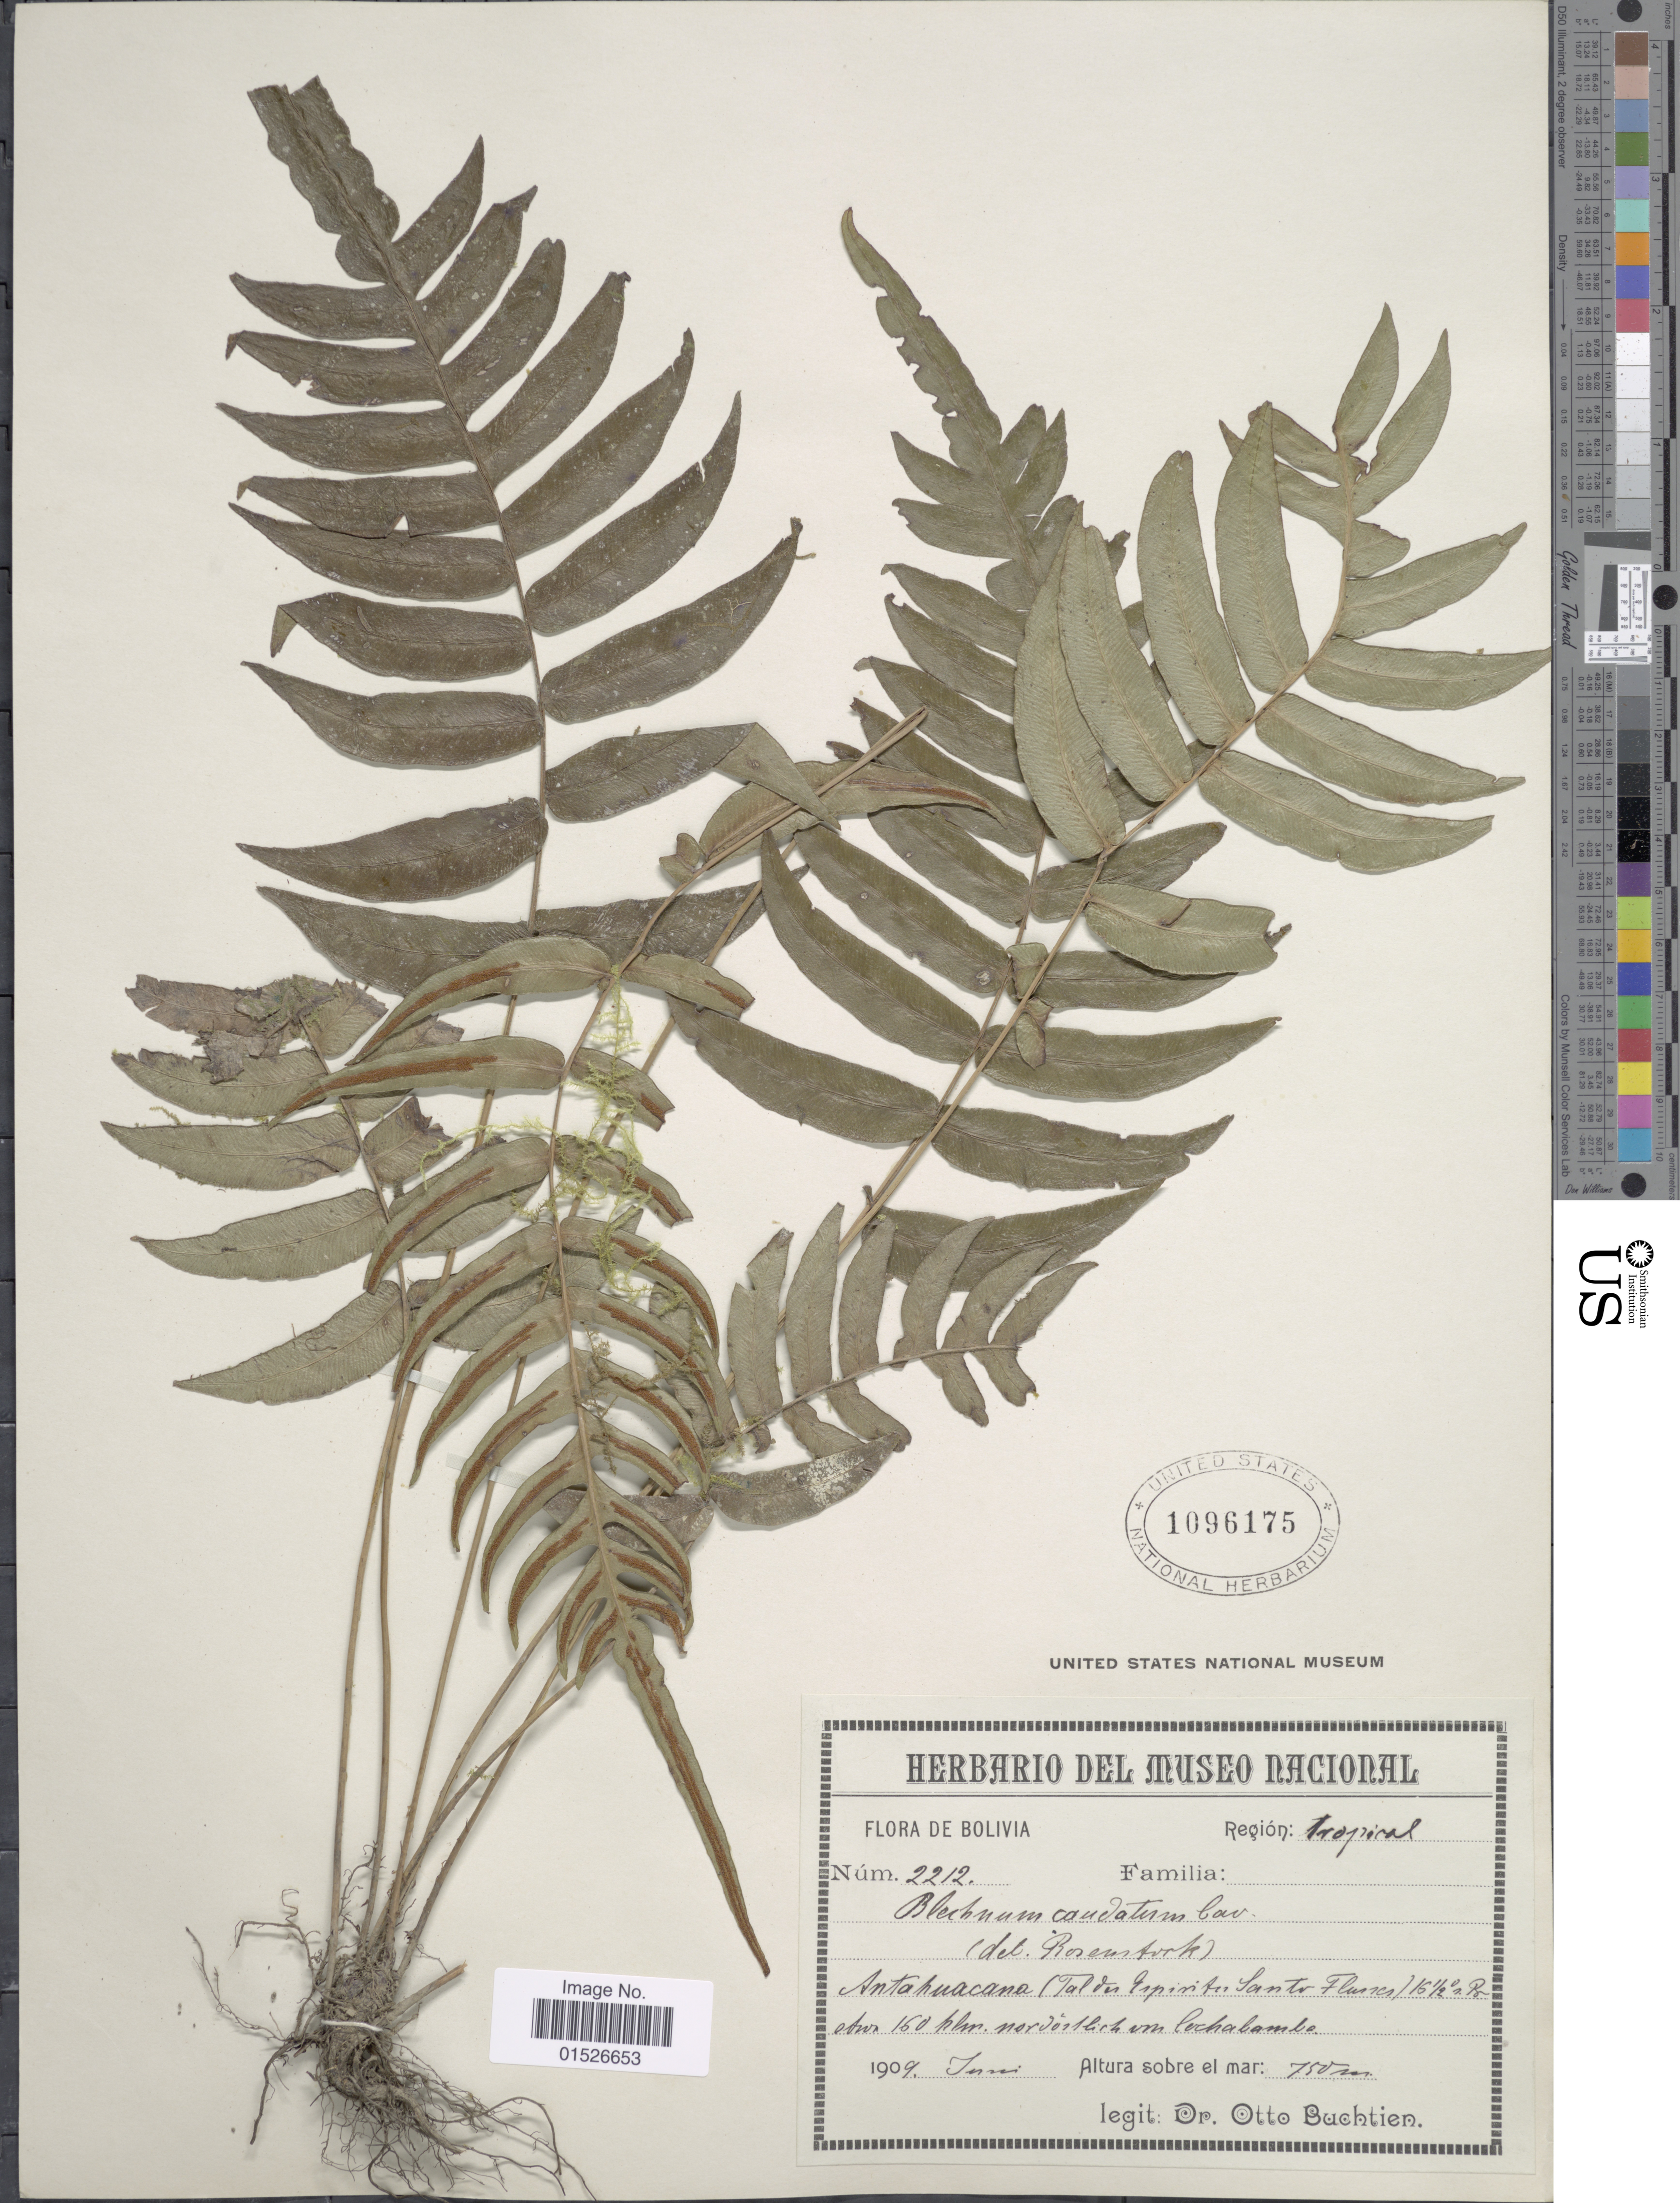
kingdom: Plantae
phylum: Tracheophyta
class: Polypodiopsida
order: Polypodiales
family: Blechnaceae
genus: Blechnum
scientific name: Blechnum occidentale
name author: L.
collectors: O. Buchtien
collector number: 2212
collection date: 1909-01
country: Bolivia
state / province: Cochabamba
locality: Antahuacana (Valley of Espiritu Santo River) 160 km. N of Cochabamba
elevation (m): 750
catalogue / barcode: US 1096175